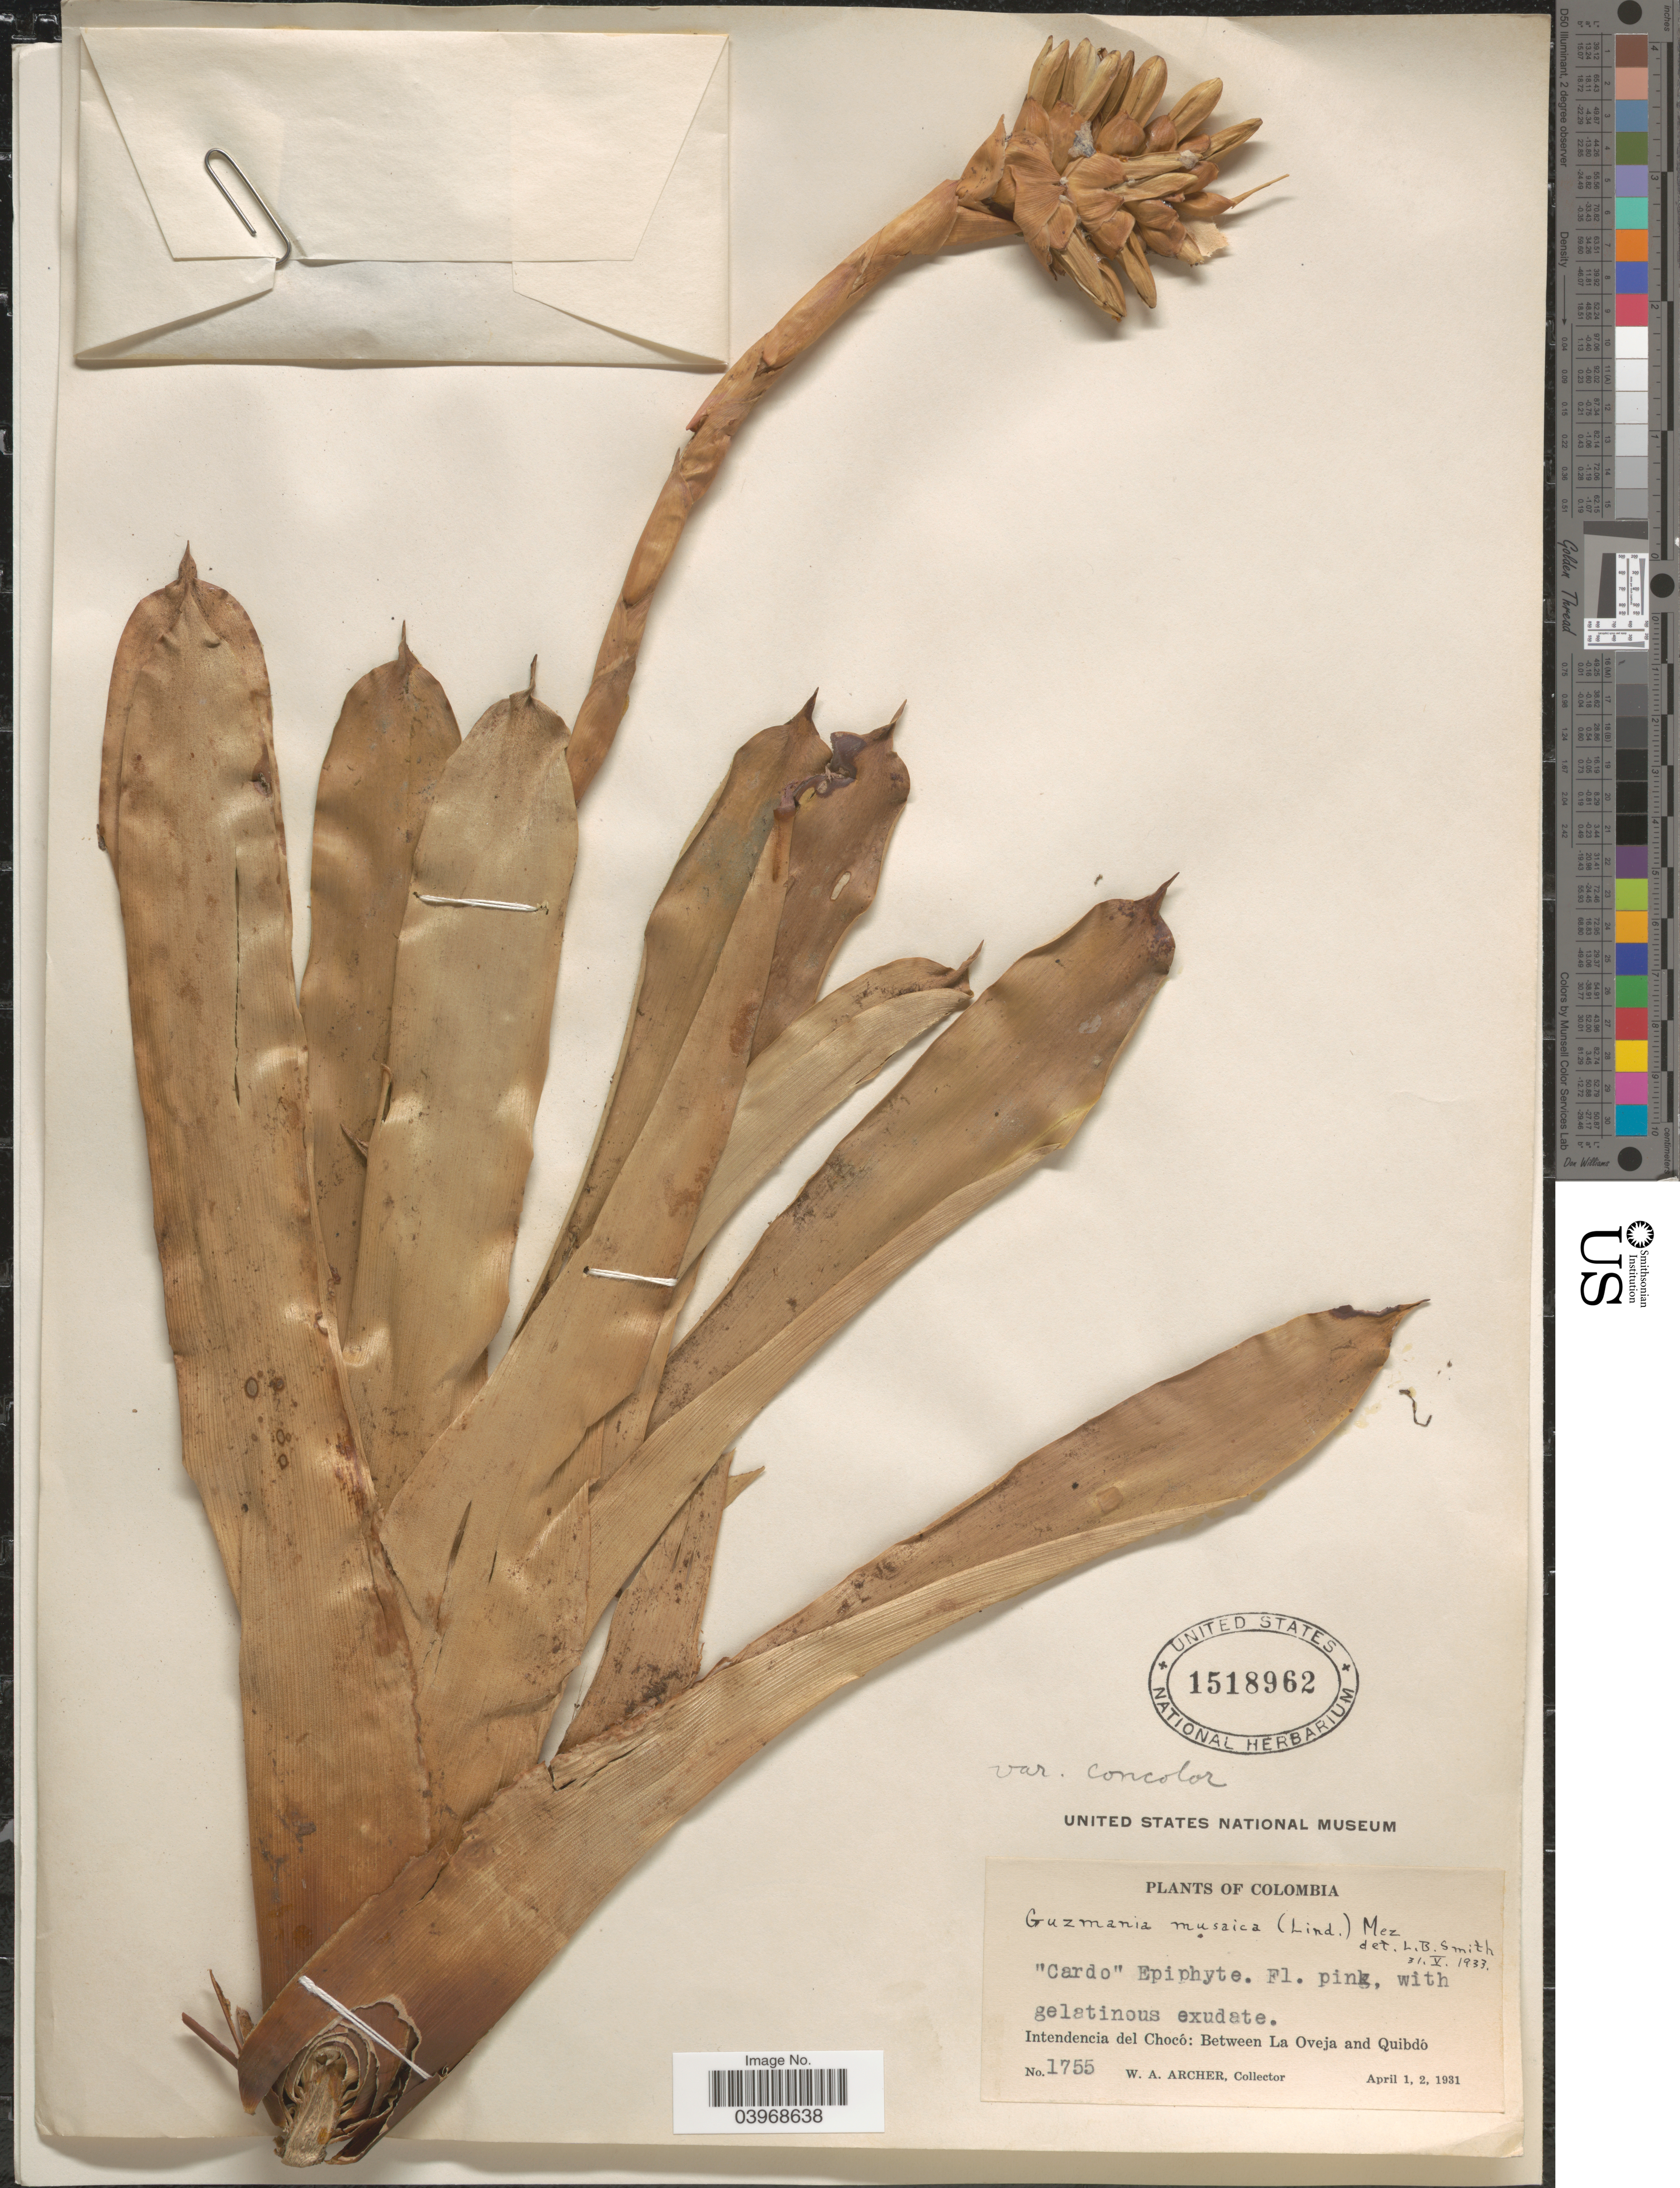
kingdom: Plantae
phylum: Tracheophyta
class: Liliopsida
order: Poales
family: Bromeliaceae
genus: Guzmania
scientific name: Guzmania musaica var. concolor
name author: L.B. Sm.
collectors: W. Archer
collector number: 1755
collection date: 1931-04-01/1931-04-02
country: Colombia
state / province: Chocó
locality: Intendencia del Chocó: Between La Oveja and Quibdó.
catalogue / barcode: US 1518962